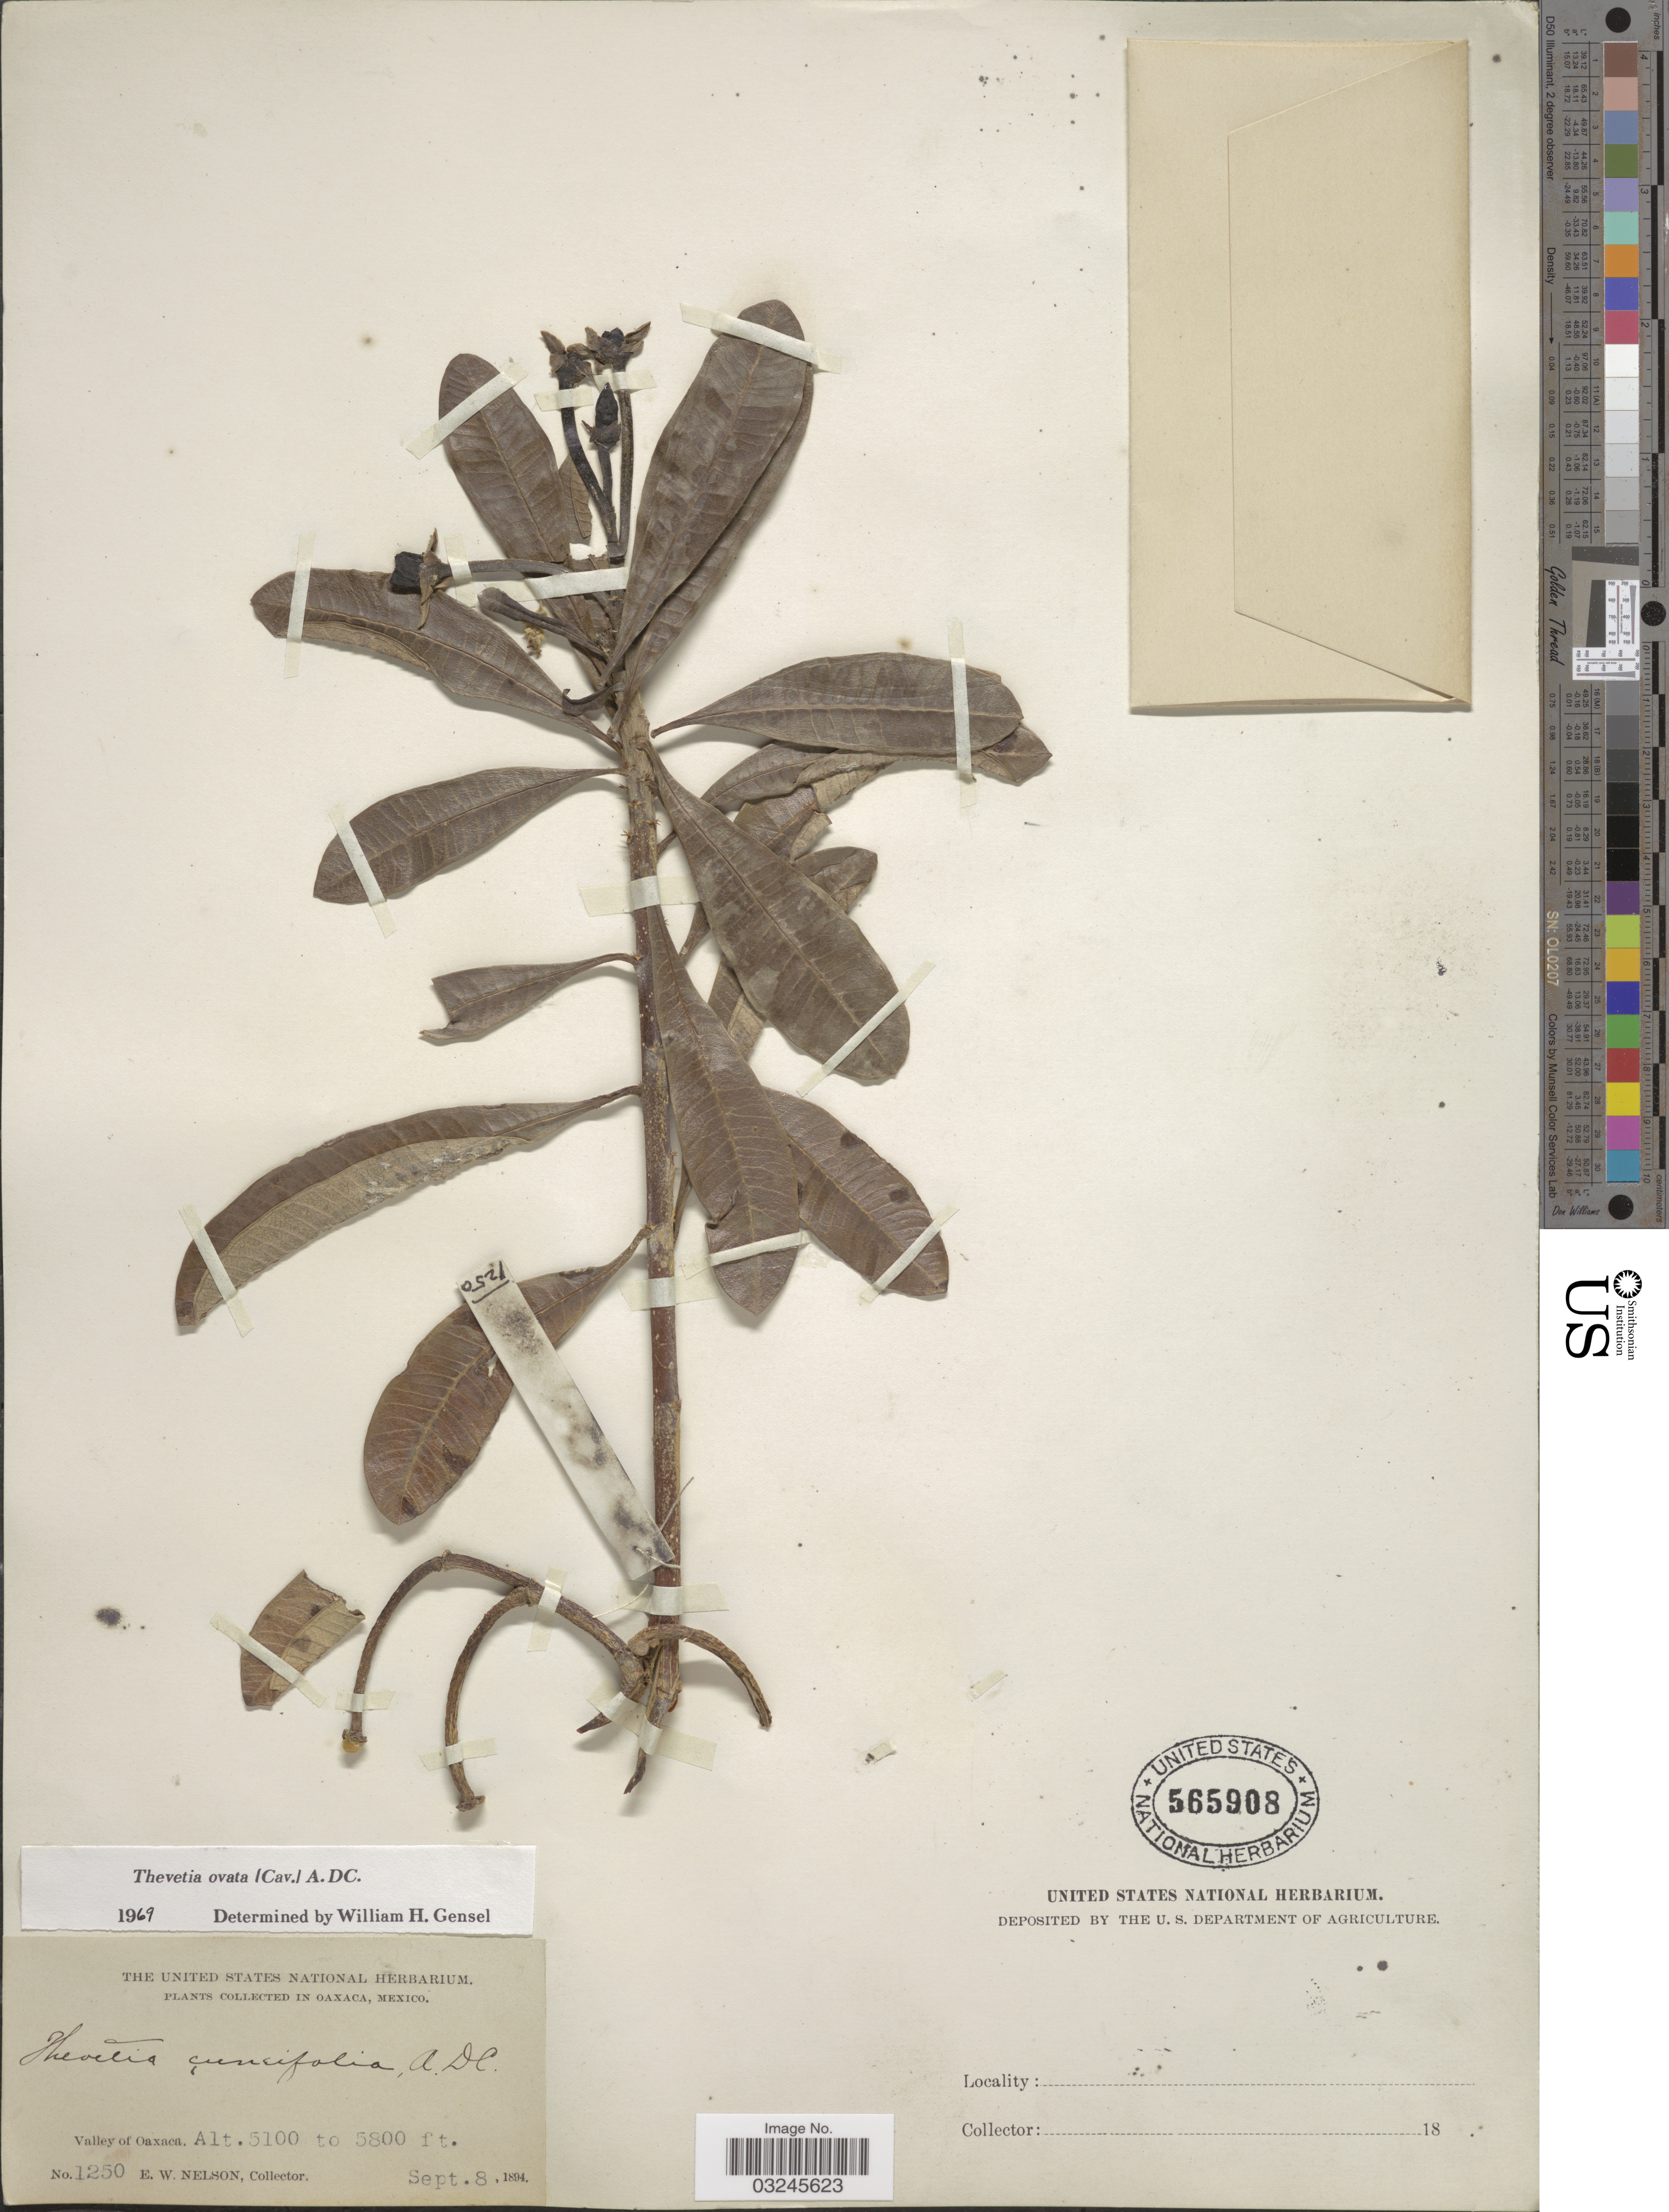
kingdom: Plantae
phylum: Tracheophyta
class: Magnoliopsida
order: Gentianales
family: Apocynaceae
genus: Thevetia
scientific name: Thevetia ovata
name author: (Cav.) A. DC.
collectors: E. W. Nelson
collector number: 1250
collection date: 1894-09-08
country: Mexico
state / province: Oaxaca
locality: Valley of Oaxaca.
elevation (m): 1554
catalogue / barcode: US 565908